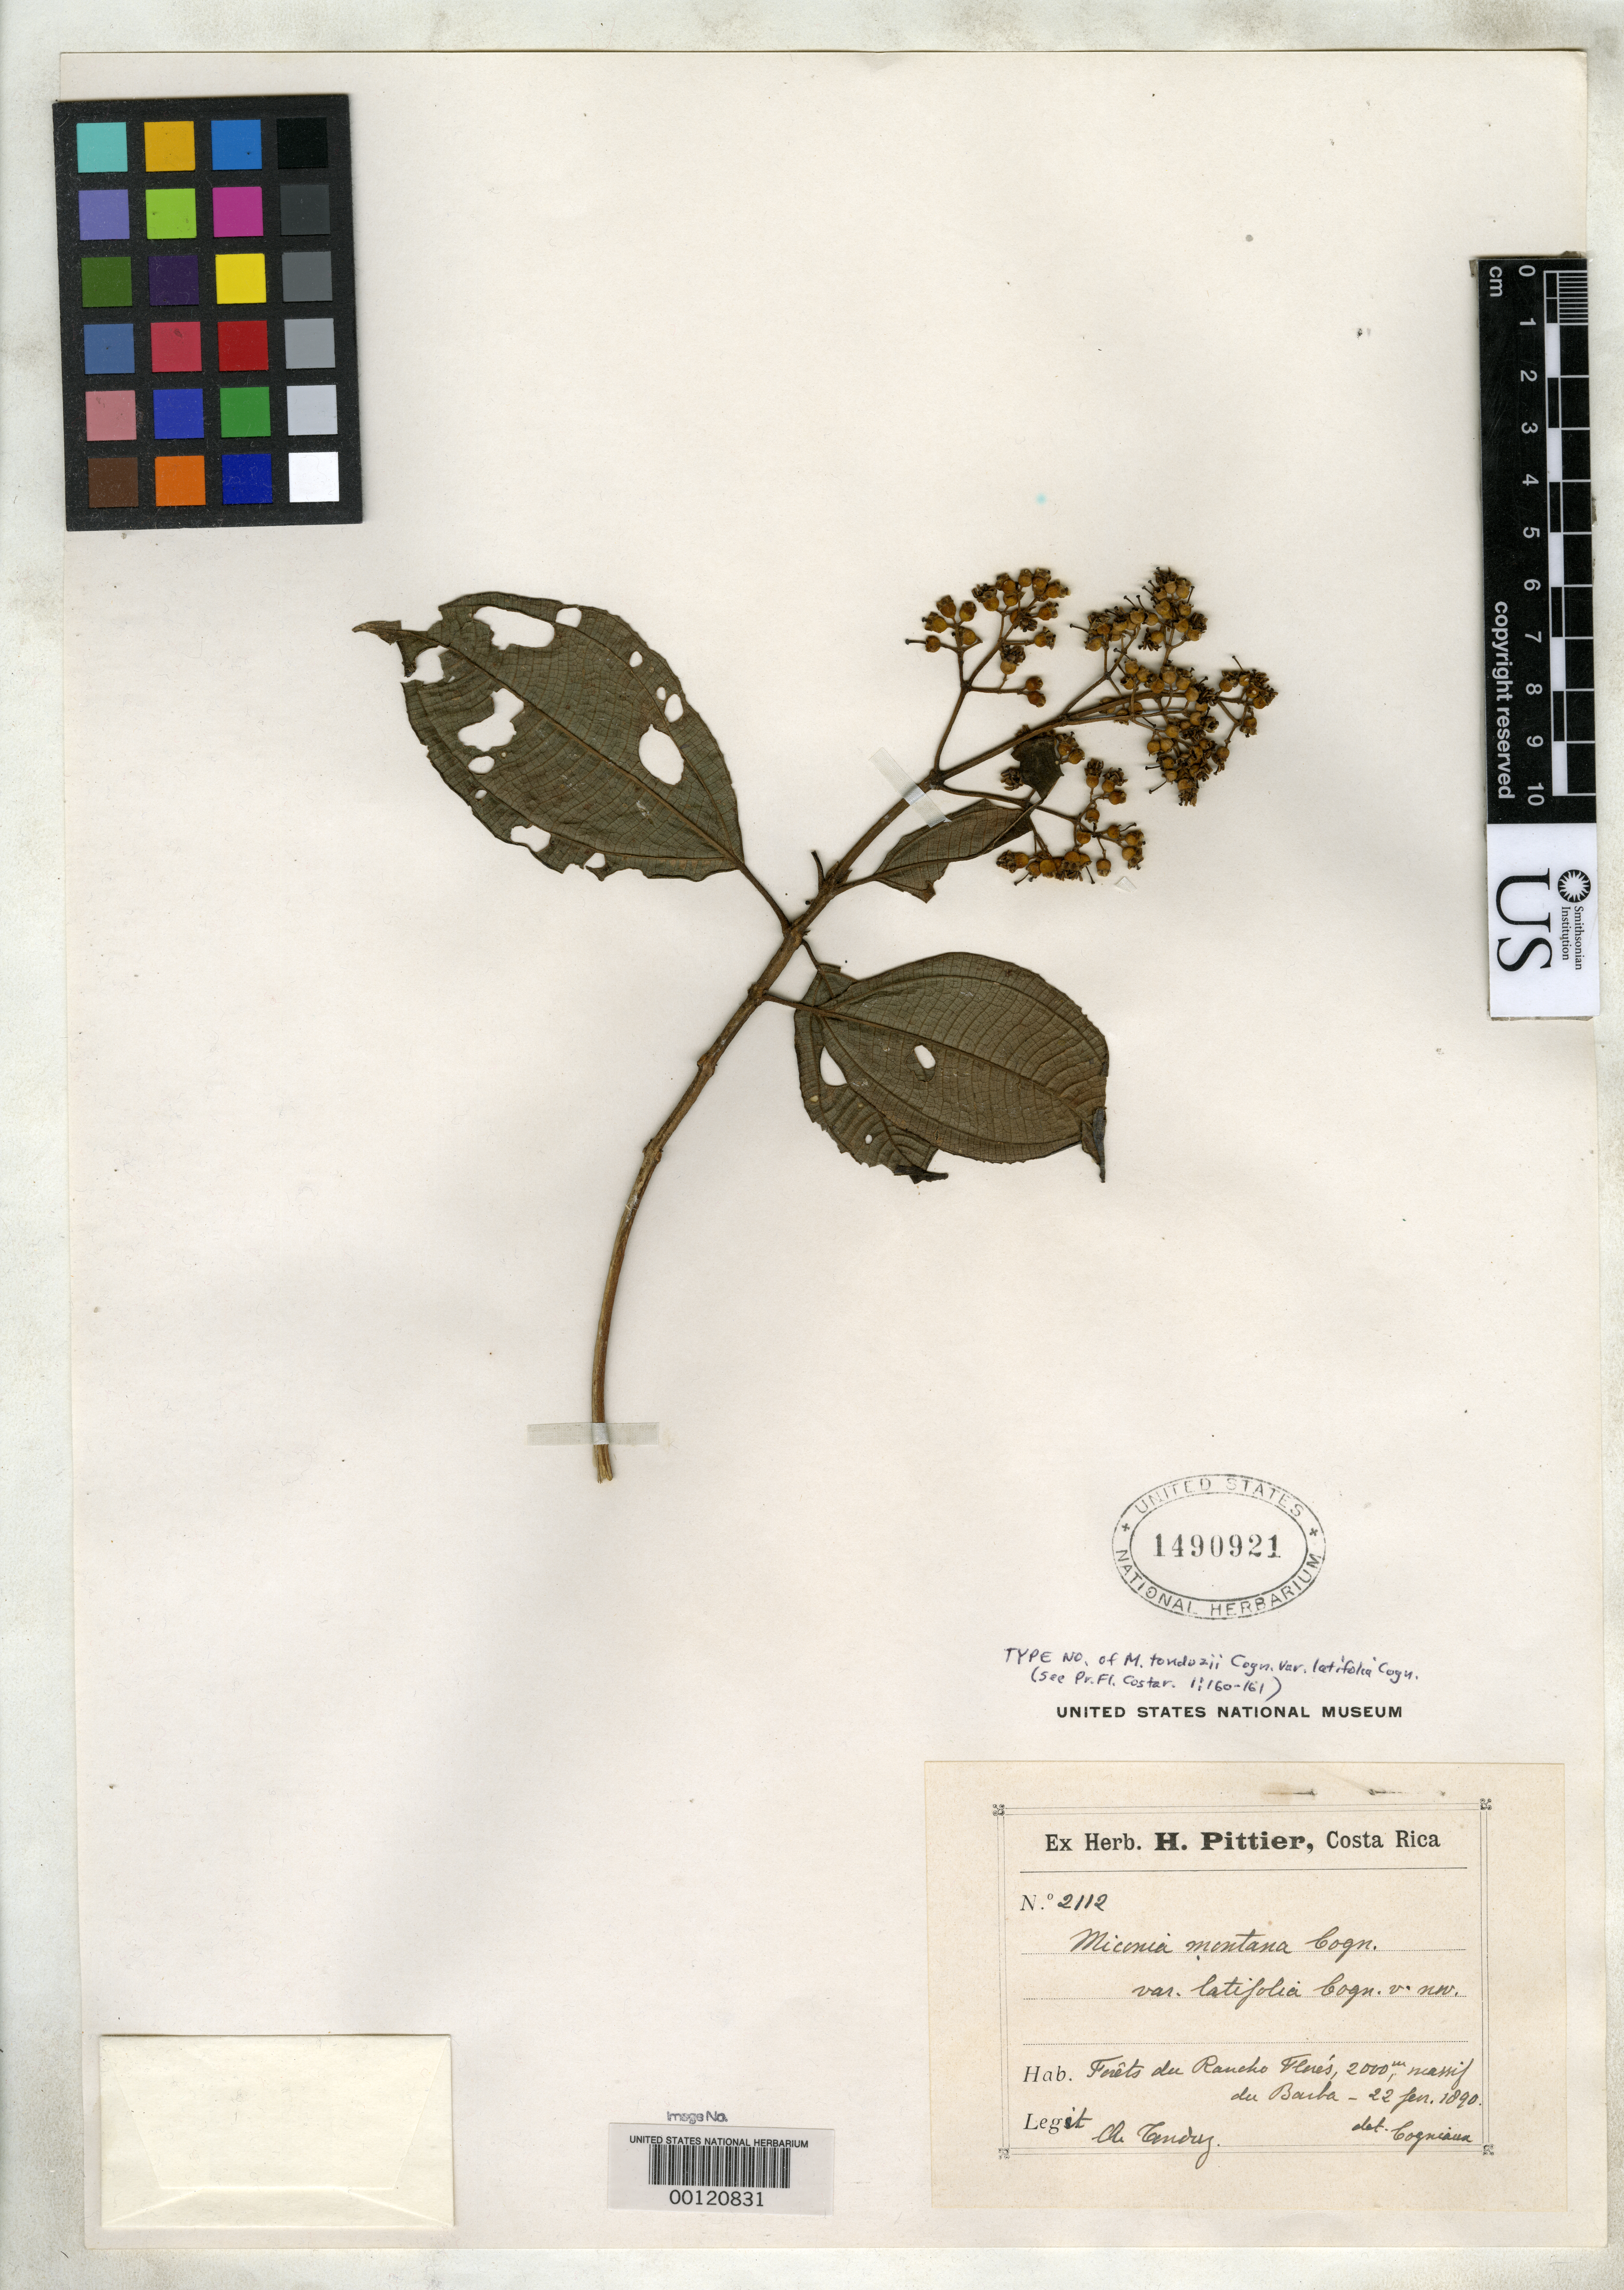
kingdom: Plantae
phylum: Tracheophyta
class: Magnoliopsida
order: Myrtales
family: Melastomataceae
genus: Miconia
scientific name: Miconia tonduzii var. latifolia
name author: Cogn. in A. DC.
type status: Isotype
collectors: A. Tonduz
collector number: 2112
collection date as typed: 22 Feb 1890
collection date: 1890-02-22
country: Costa Rica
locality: Forêts du Rancho Flores, 2000 m, massif du Barba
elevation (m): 2000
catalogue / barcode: US 1490921